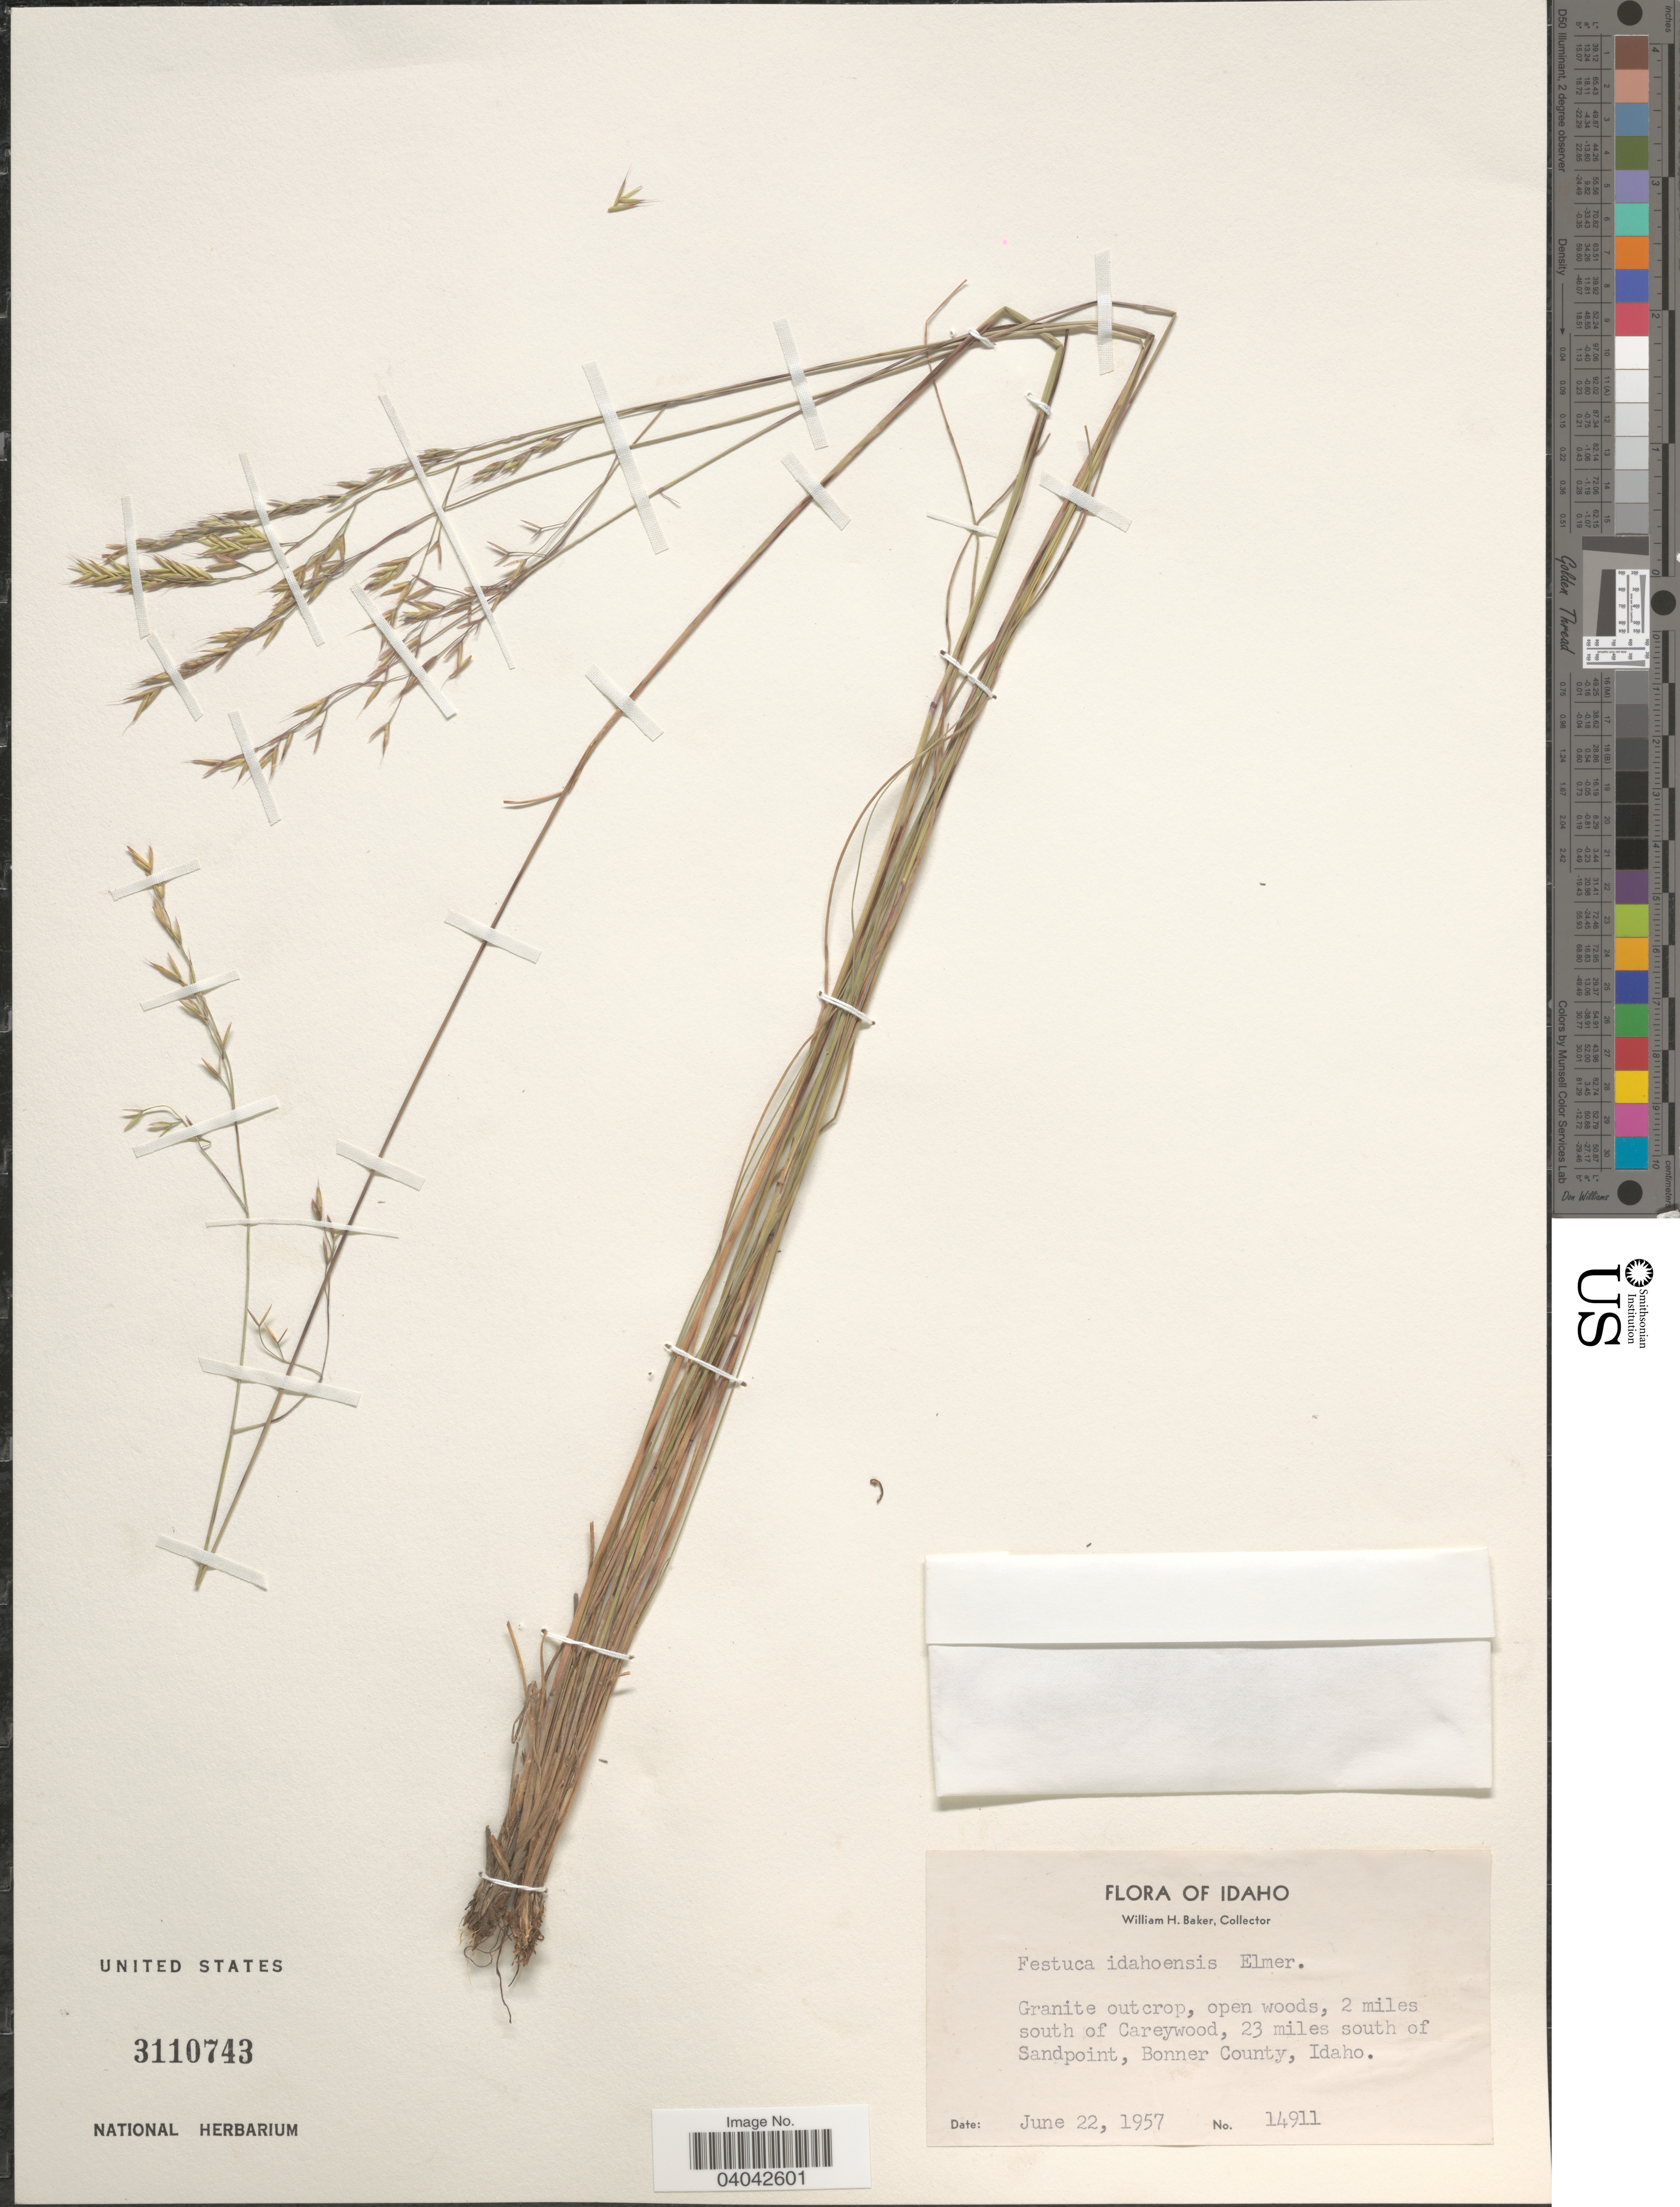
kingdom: Plantae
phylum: Tracheophyta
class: Liliopsida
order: Poales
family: Poaceae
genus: Festuca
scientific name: Festuca idahoensis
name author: Elmer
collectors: W. H. Baker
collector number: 14911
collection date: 1957-06-22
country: United States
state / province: Idaho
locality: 2 miles south of Careywood, 23 miles south of Sandpoint, Bonner County.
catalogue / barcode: US 3110743